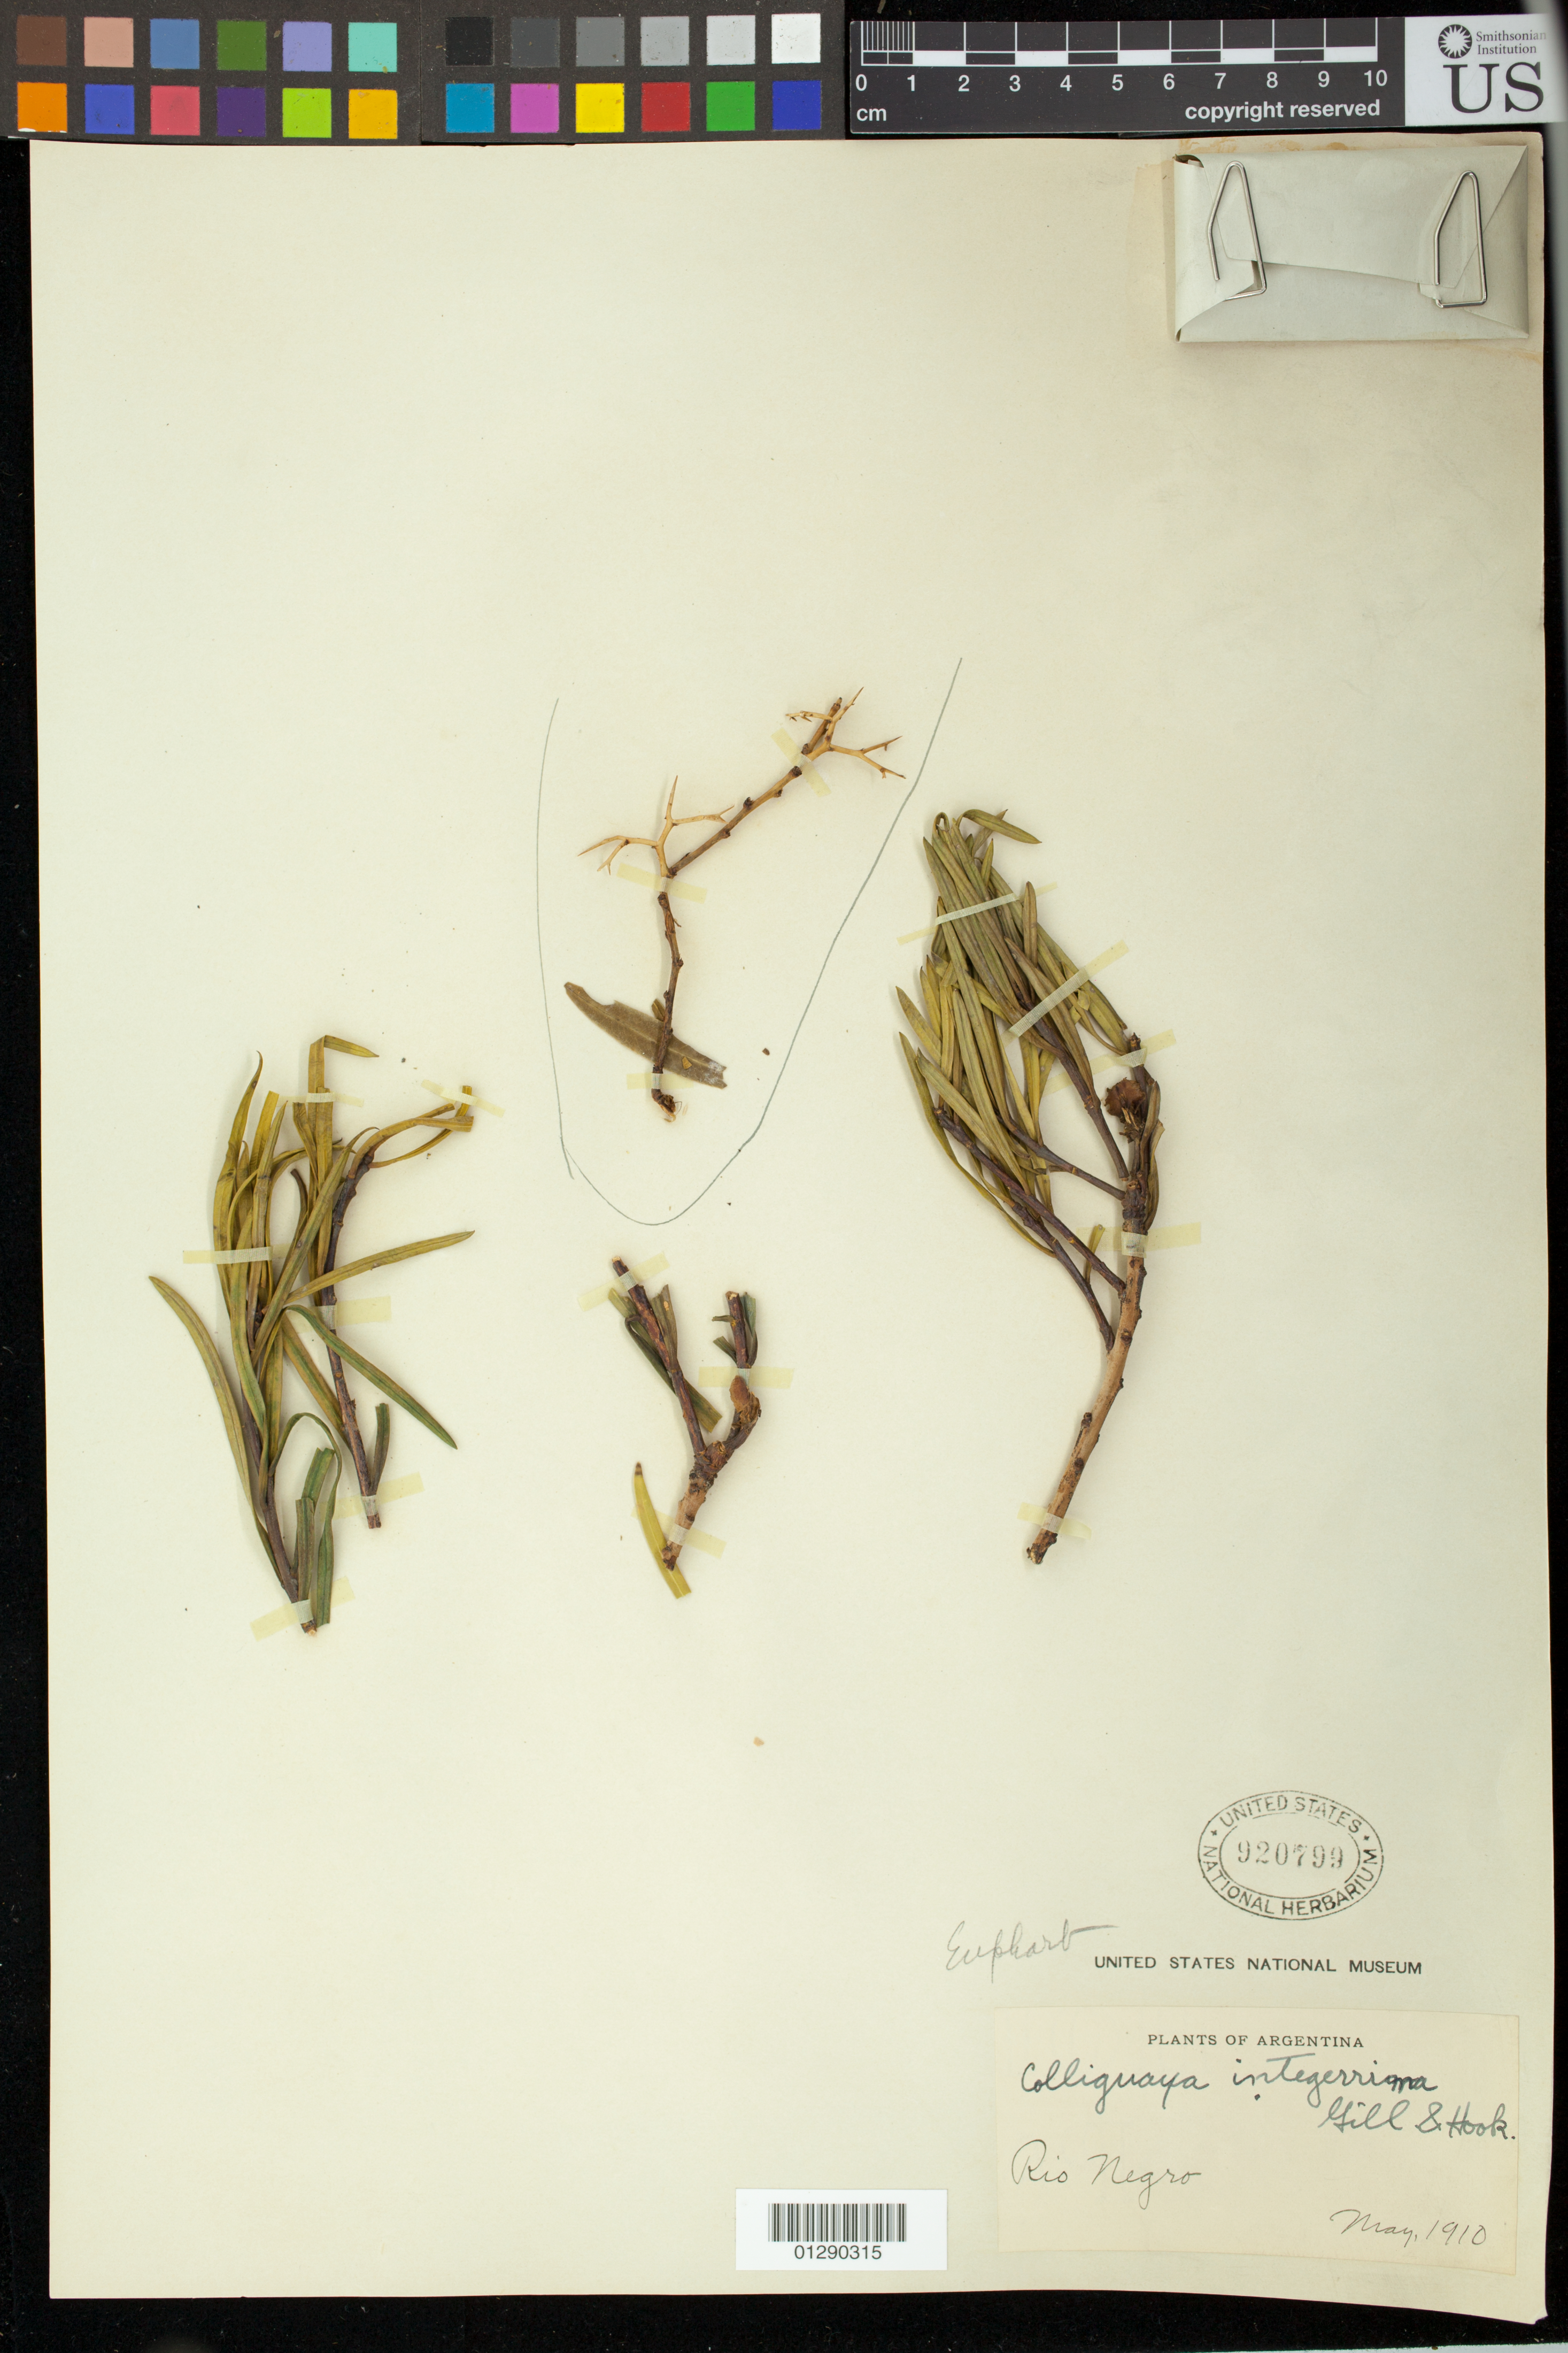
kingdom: Plantae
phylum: Tracheophyta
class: Magnoliopsida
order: Malpighiales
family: Euphorbiaceae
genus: Colliguaja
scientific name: Colliguaja integerrima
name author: Gillies & Hook.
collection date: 1910-05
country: Argentina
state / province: Rio Negro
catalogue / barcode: US 920799